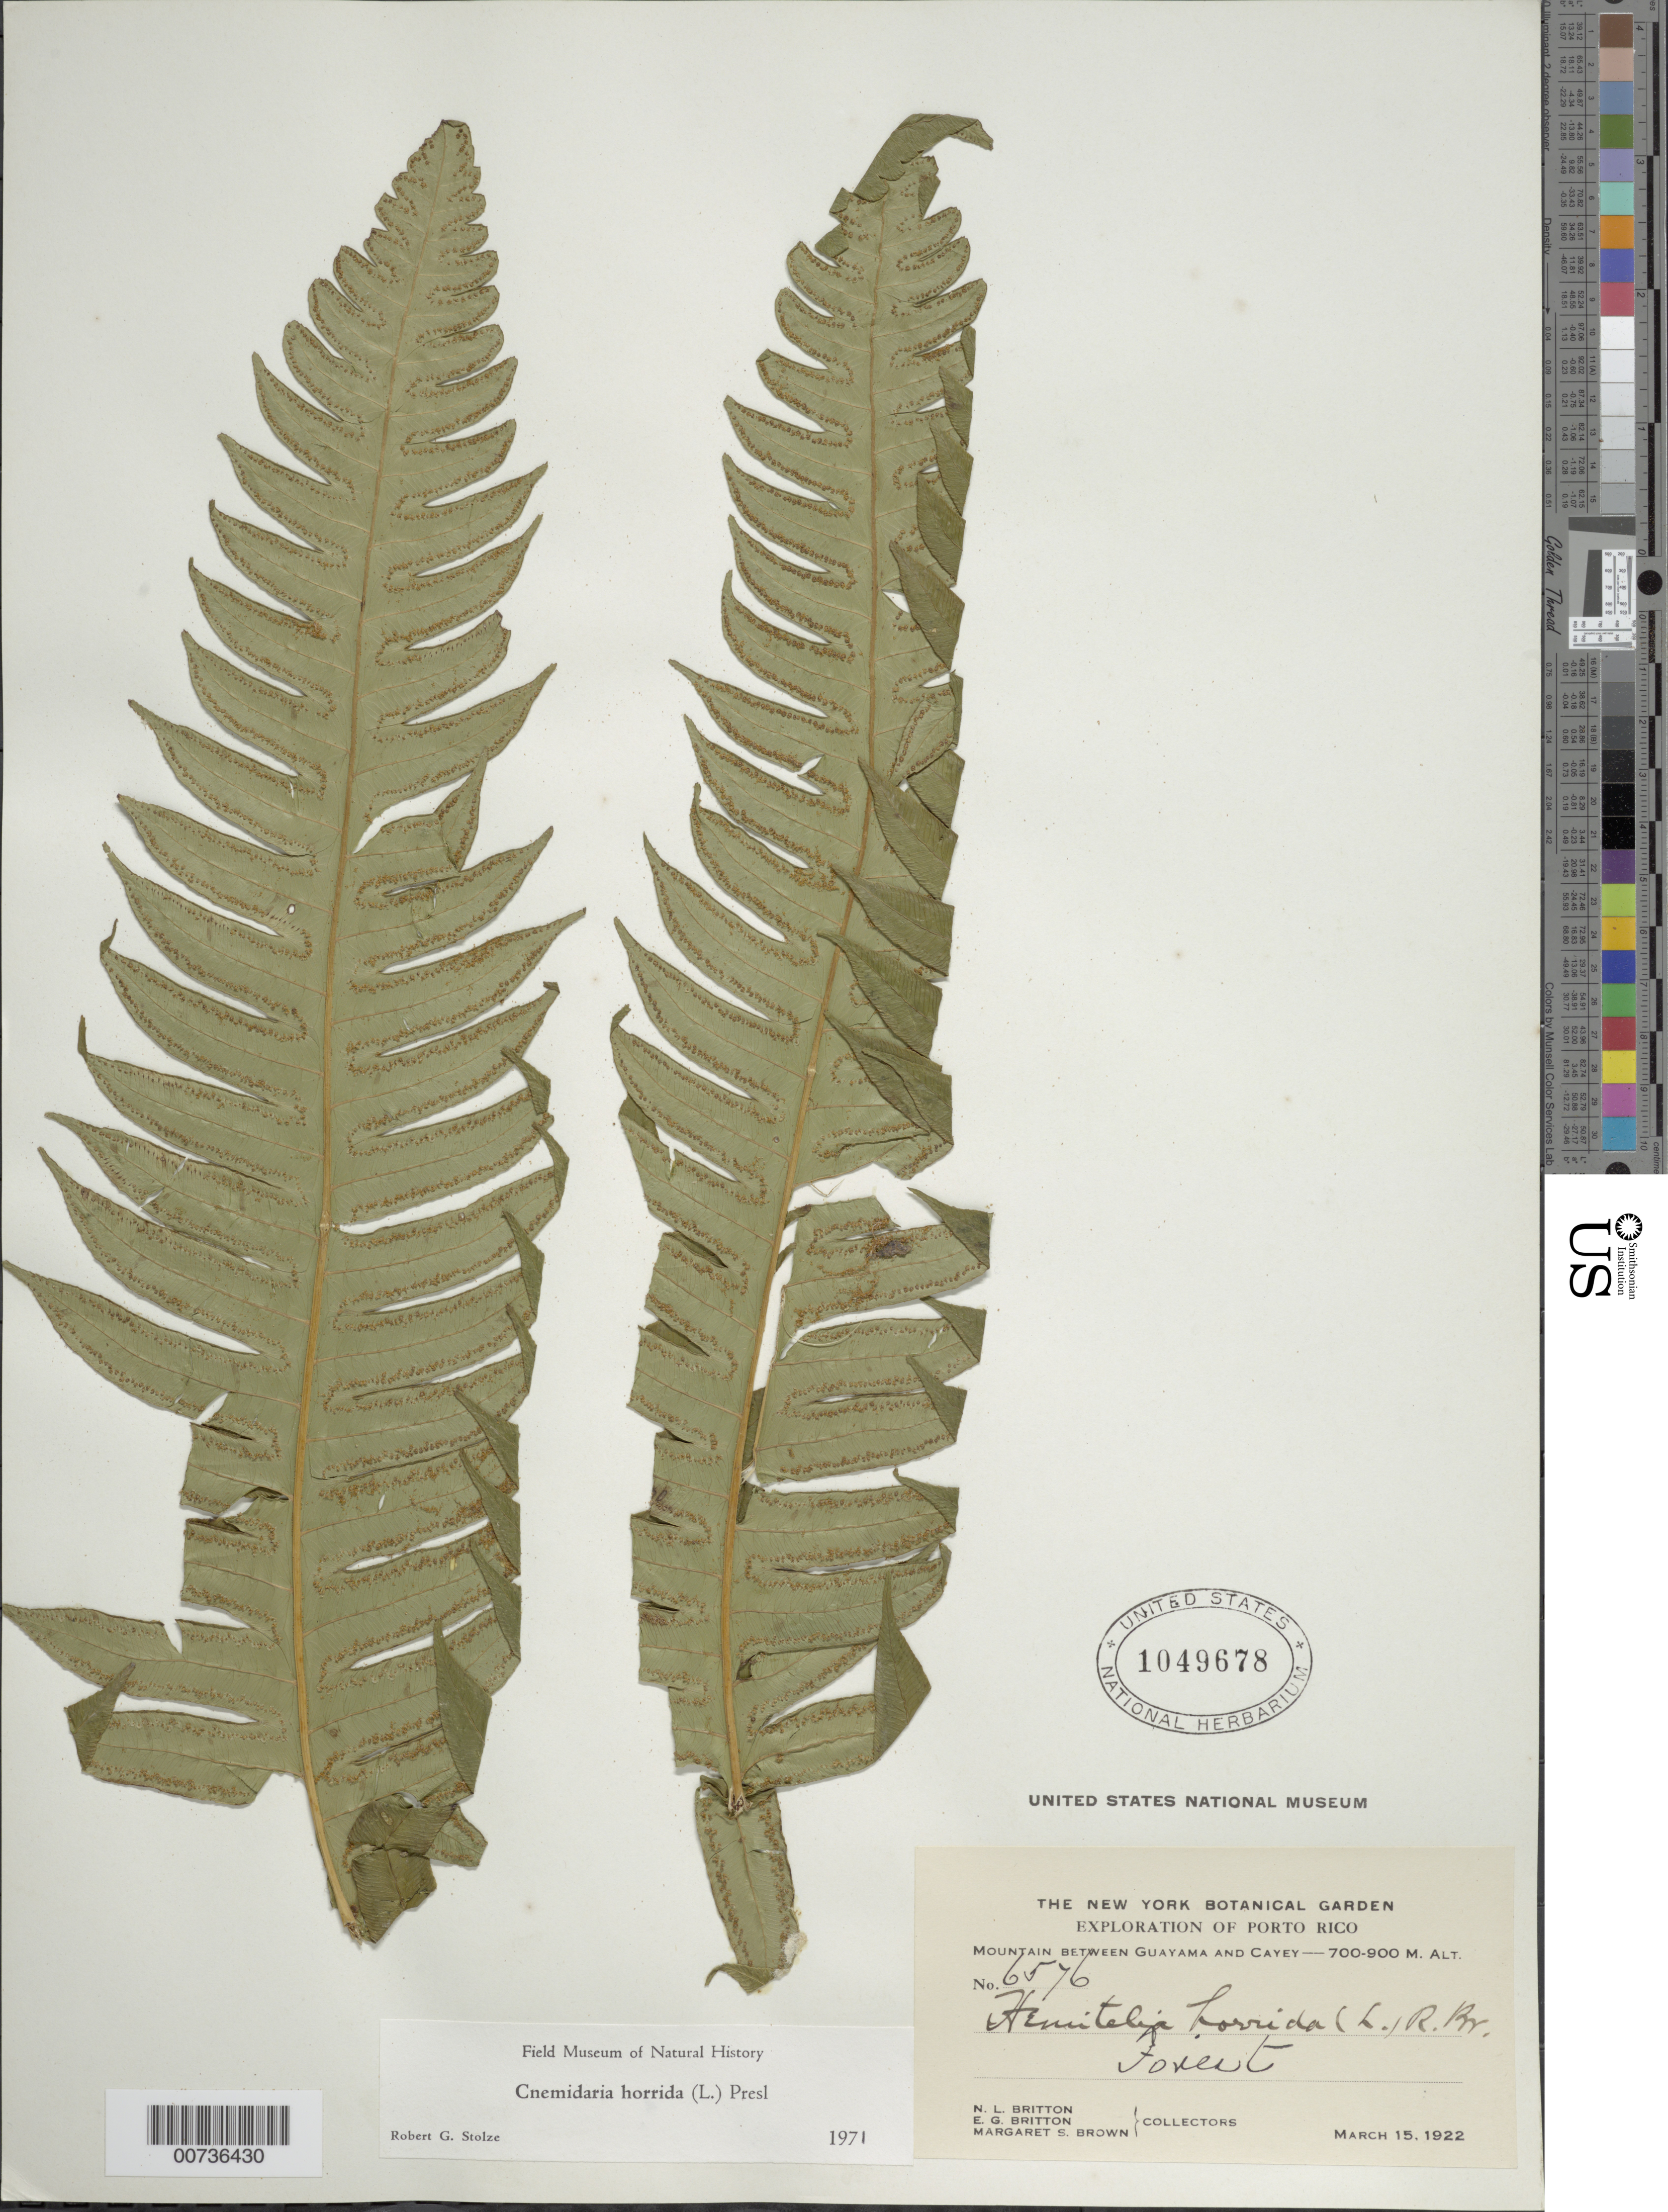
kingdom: Plantae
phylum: Tracheophyta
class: Polypodiopsida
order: Cyatheales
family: Cyatheaceae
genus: Cyathea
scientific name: Cyathea horrida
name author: (L.) Sm.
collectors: N. Britton, E. G. Britton & M. S. Brown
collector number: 6576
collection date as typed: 15 Mar 1922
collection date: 1922-03-15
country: Puerto Rico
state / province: Cayey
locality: Mountain between Guayama and Cayey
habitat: Forest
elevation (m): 700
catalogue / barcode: US 1049678